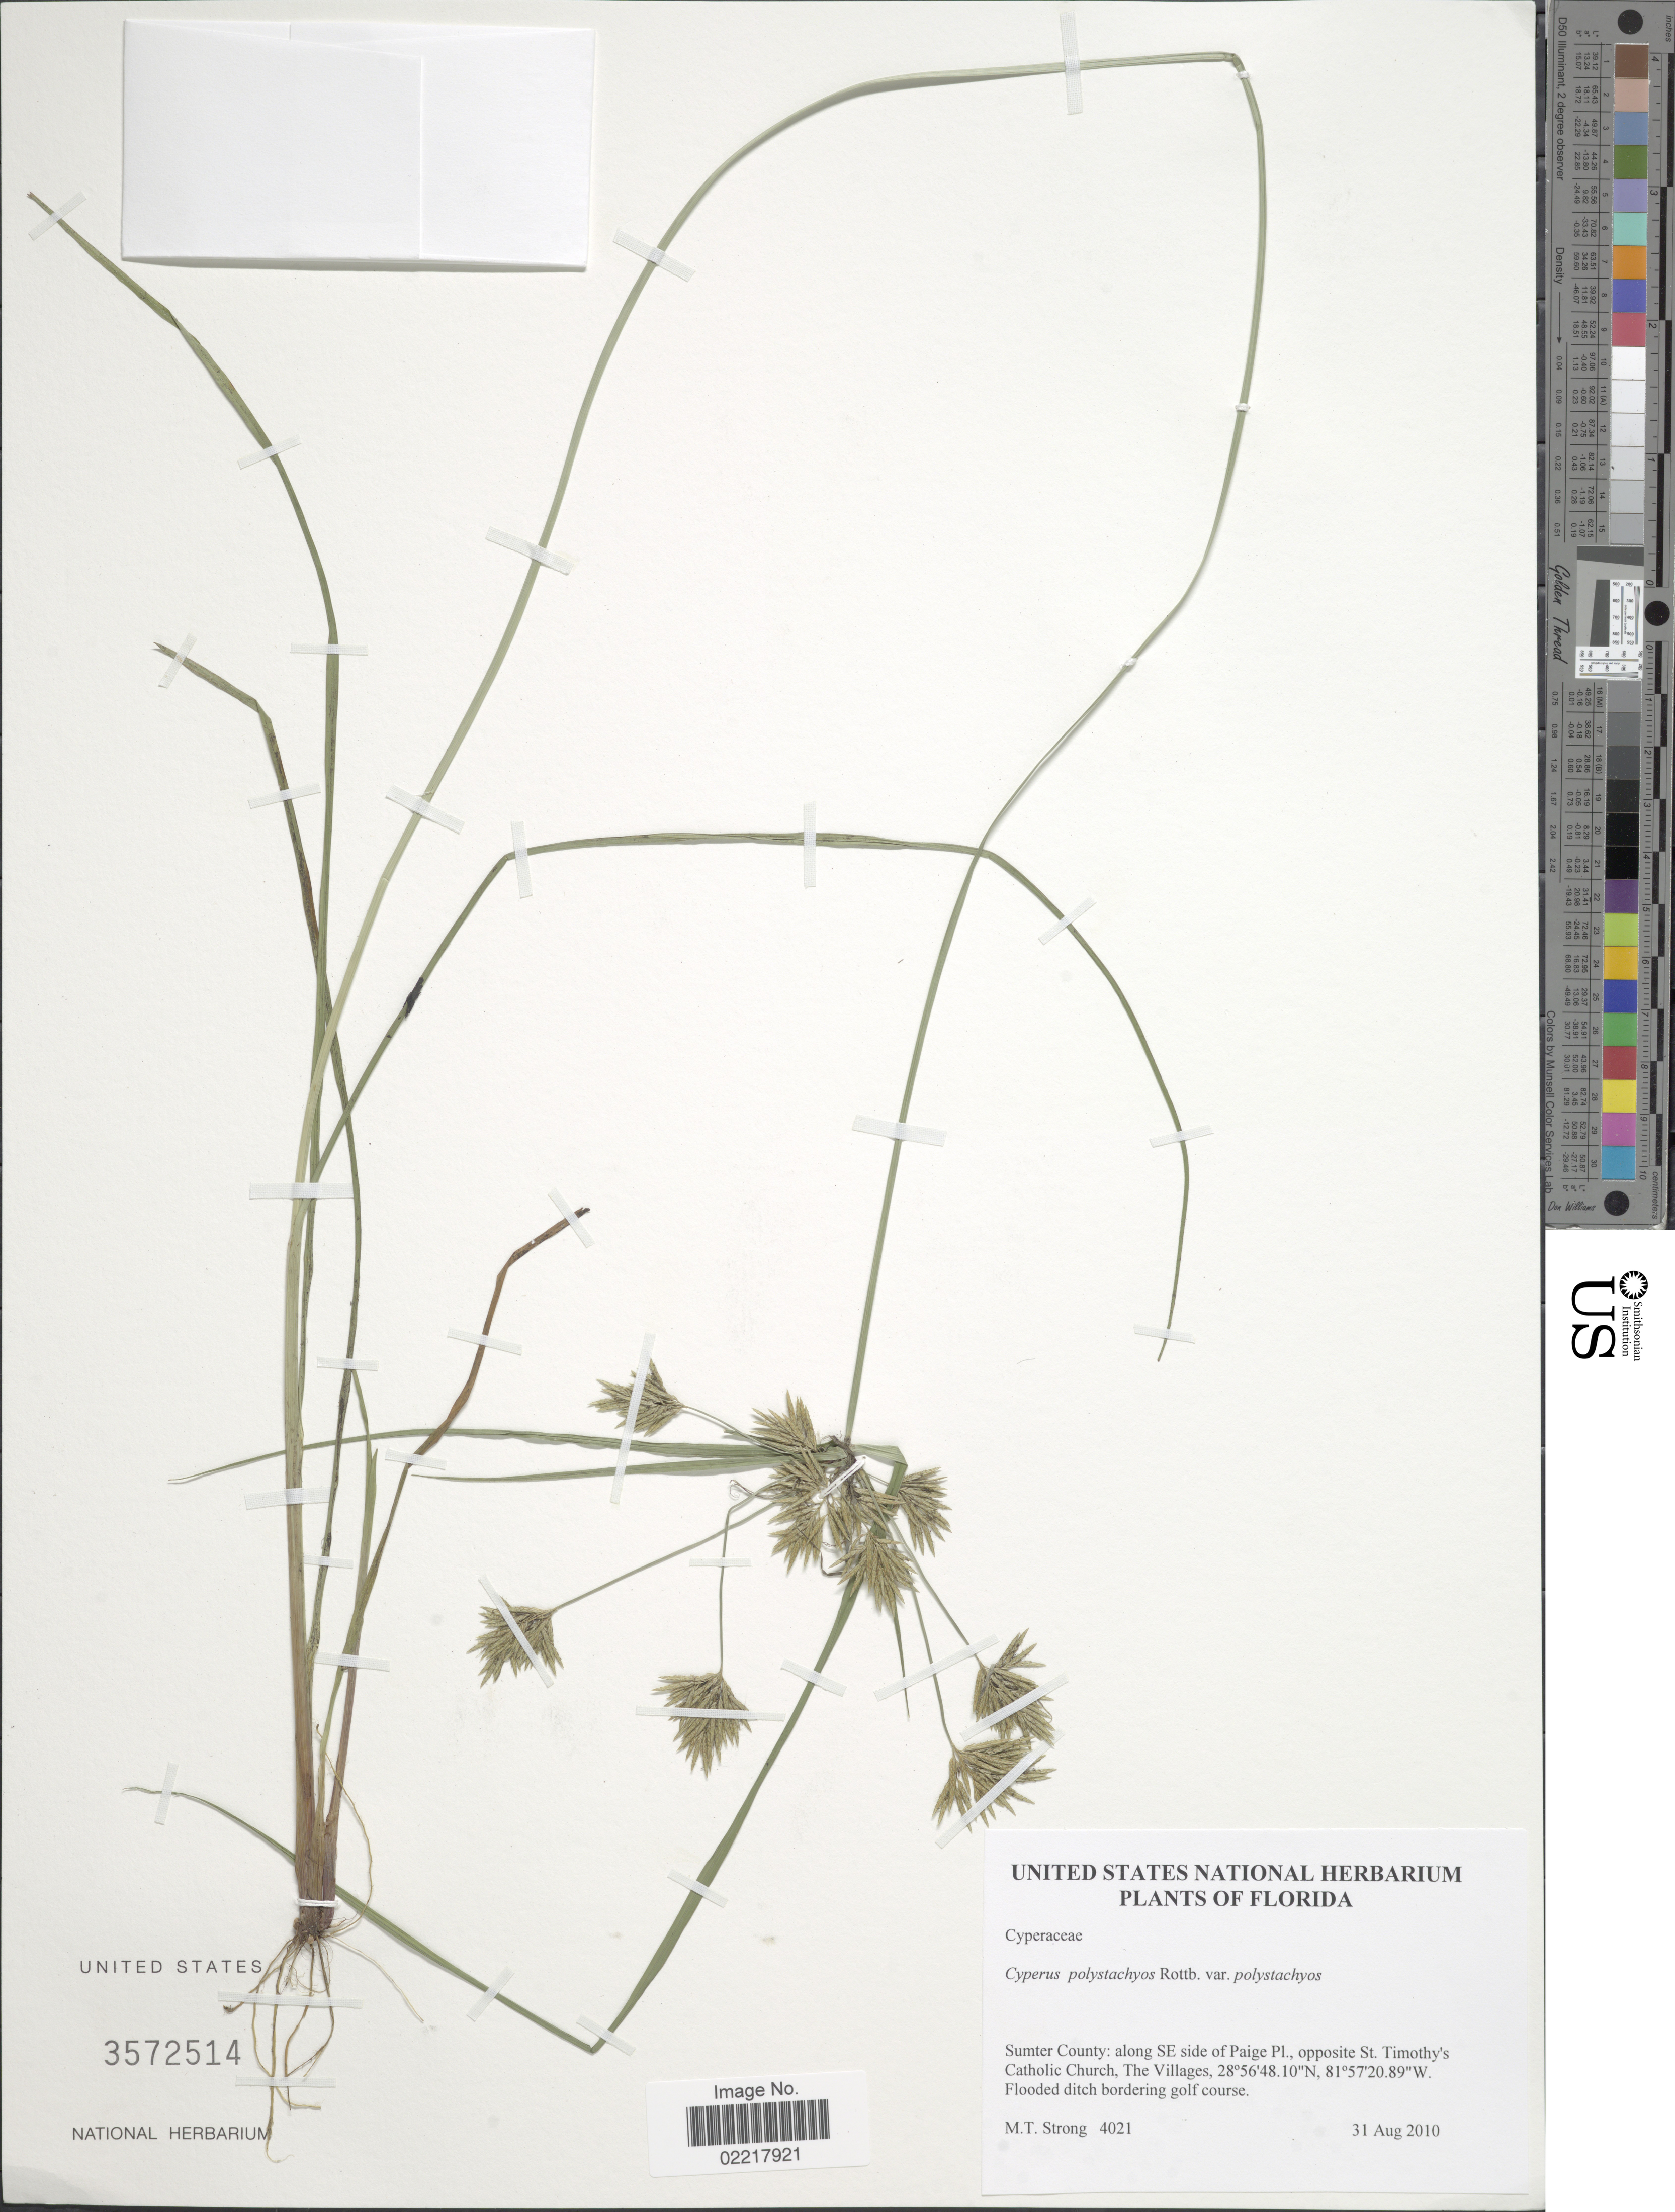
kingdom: Plantae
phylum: Tracheophyta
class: Liliopsida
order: Poales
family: Cyperaceae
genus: Cyperus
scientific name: Cyperus polystachyos var. polystachyos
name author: Rottb.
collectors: M. T. Strong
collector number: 4021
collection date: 2010-08-31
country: United States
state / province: Florida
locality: Sumter County: along SE side of Paige PI., opposite St Timothy's Catholic Church, The Villages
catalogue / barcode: US 3572514